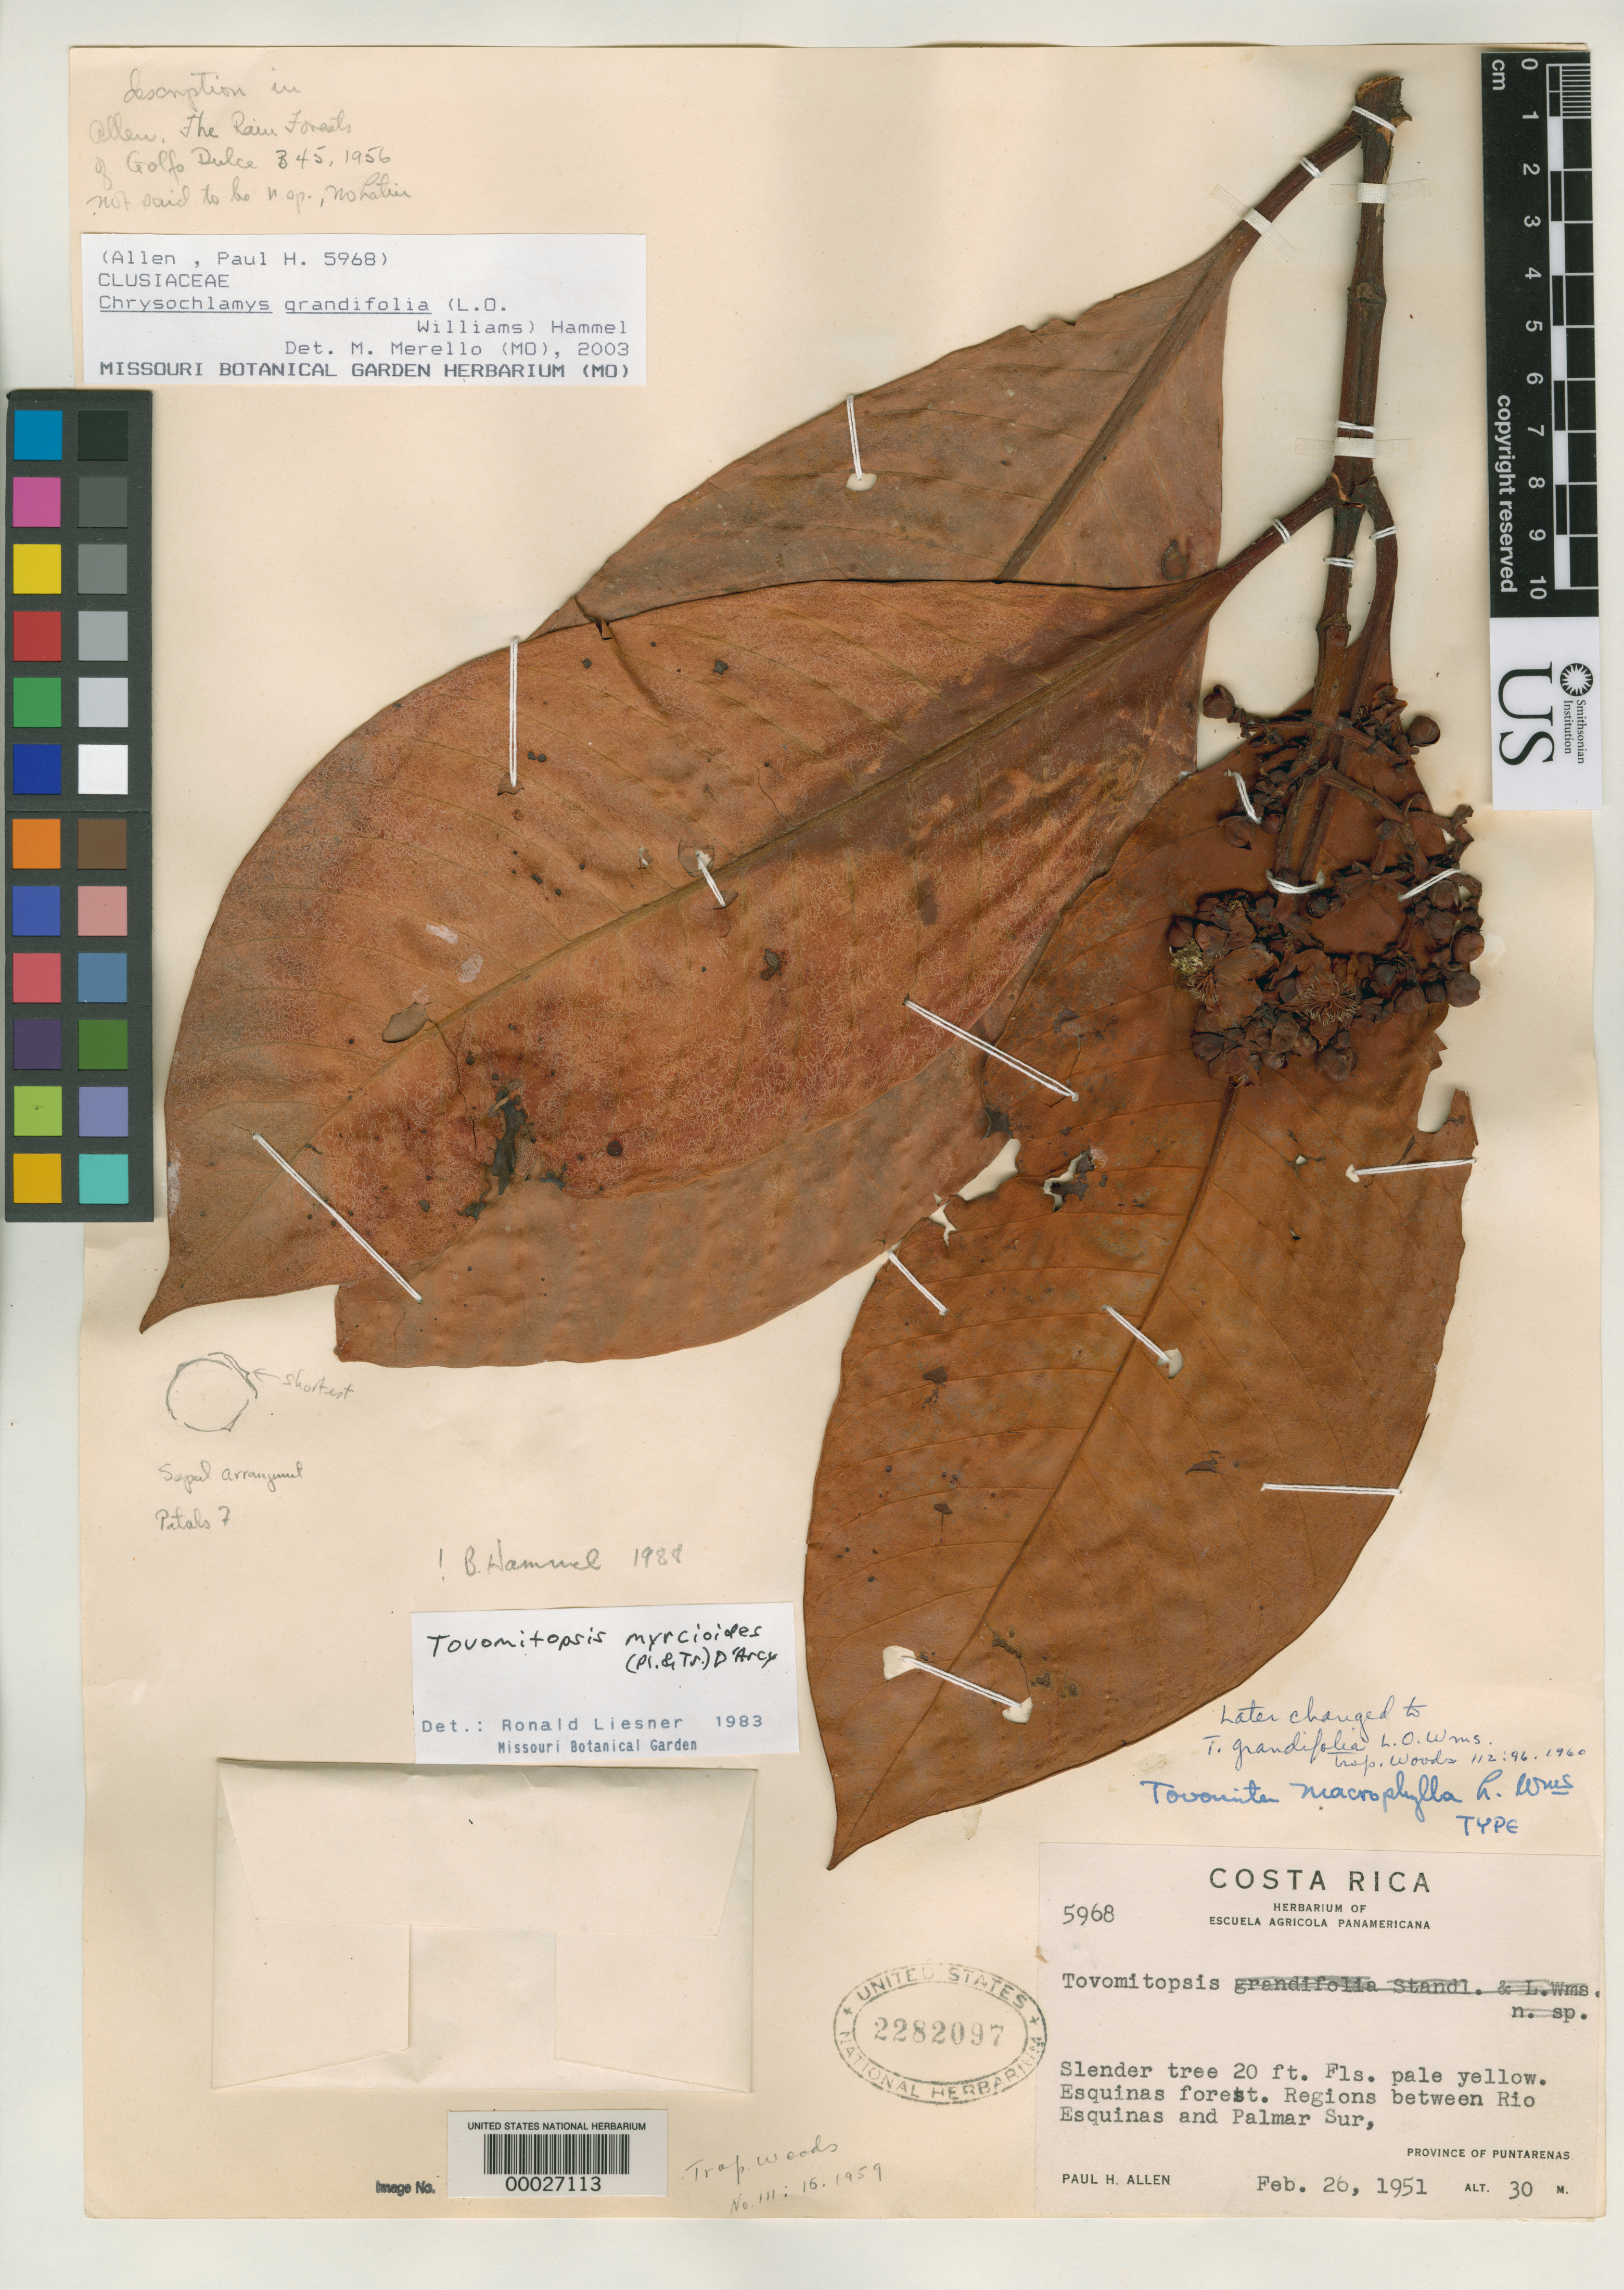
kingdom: Plantae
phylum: Tracheophyta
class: Magnoliopsida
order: Malpighiales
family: Clusiaceae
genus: Tovomita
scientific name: Tovomita macrophylla L.O. Williams, nom. illeg.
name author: L.O. Williams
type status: Holotype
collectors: P. H. Allen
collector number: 5968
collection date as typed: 26 Feb 1951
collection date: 1951-02-26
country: Costa Rica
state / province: Puntarenas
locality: Between Rio Esquinas and Palmar Surde Oso.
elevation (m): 30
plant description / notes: Renamed as Tovomita grandifolia Williams. Cited by B. Hammel, Novon 9: 365 (1999).; Also a holotype of Tovomita grandifolia L.O. Williams, nom. nov.; Replacement name for Tovomita macrophylla Williams, nom. illeg., non (Poepp.) Walp., 1842.; Also a holotype of Tovomita macrophylla L.O. Williams, nom. illeg.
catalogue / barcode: US 2282097